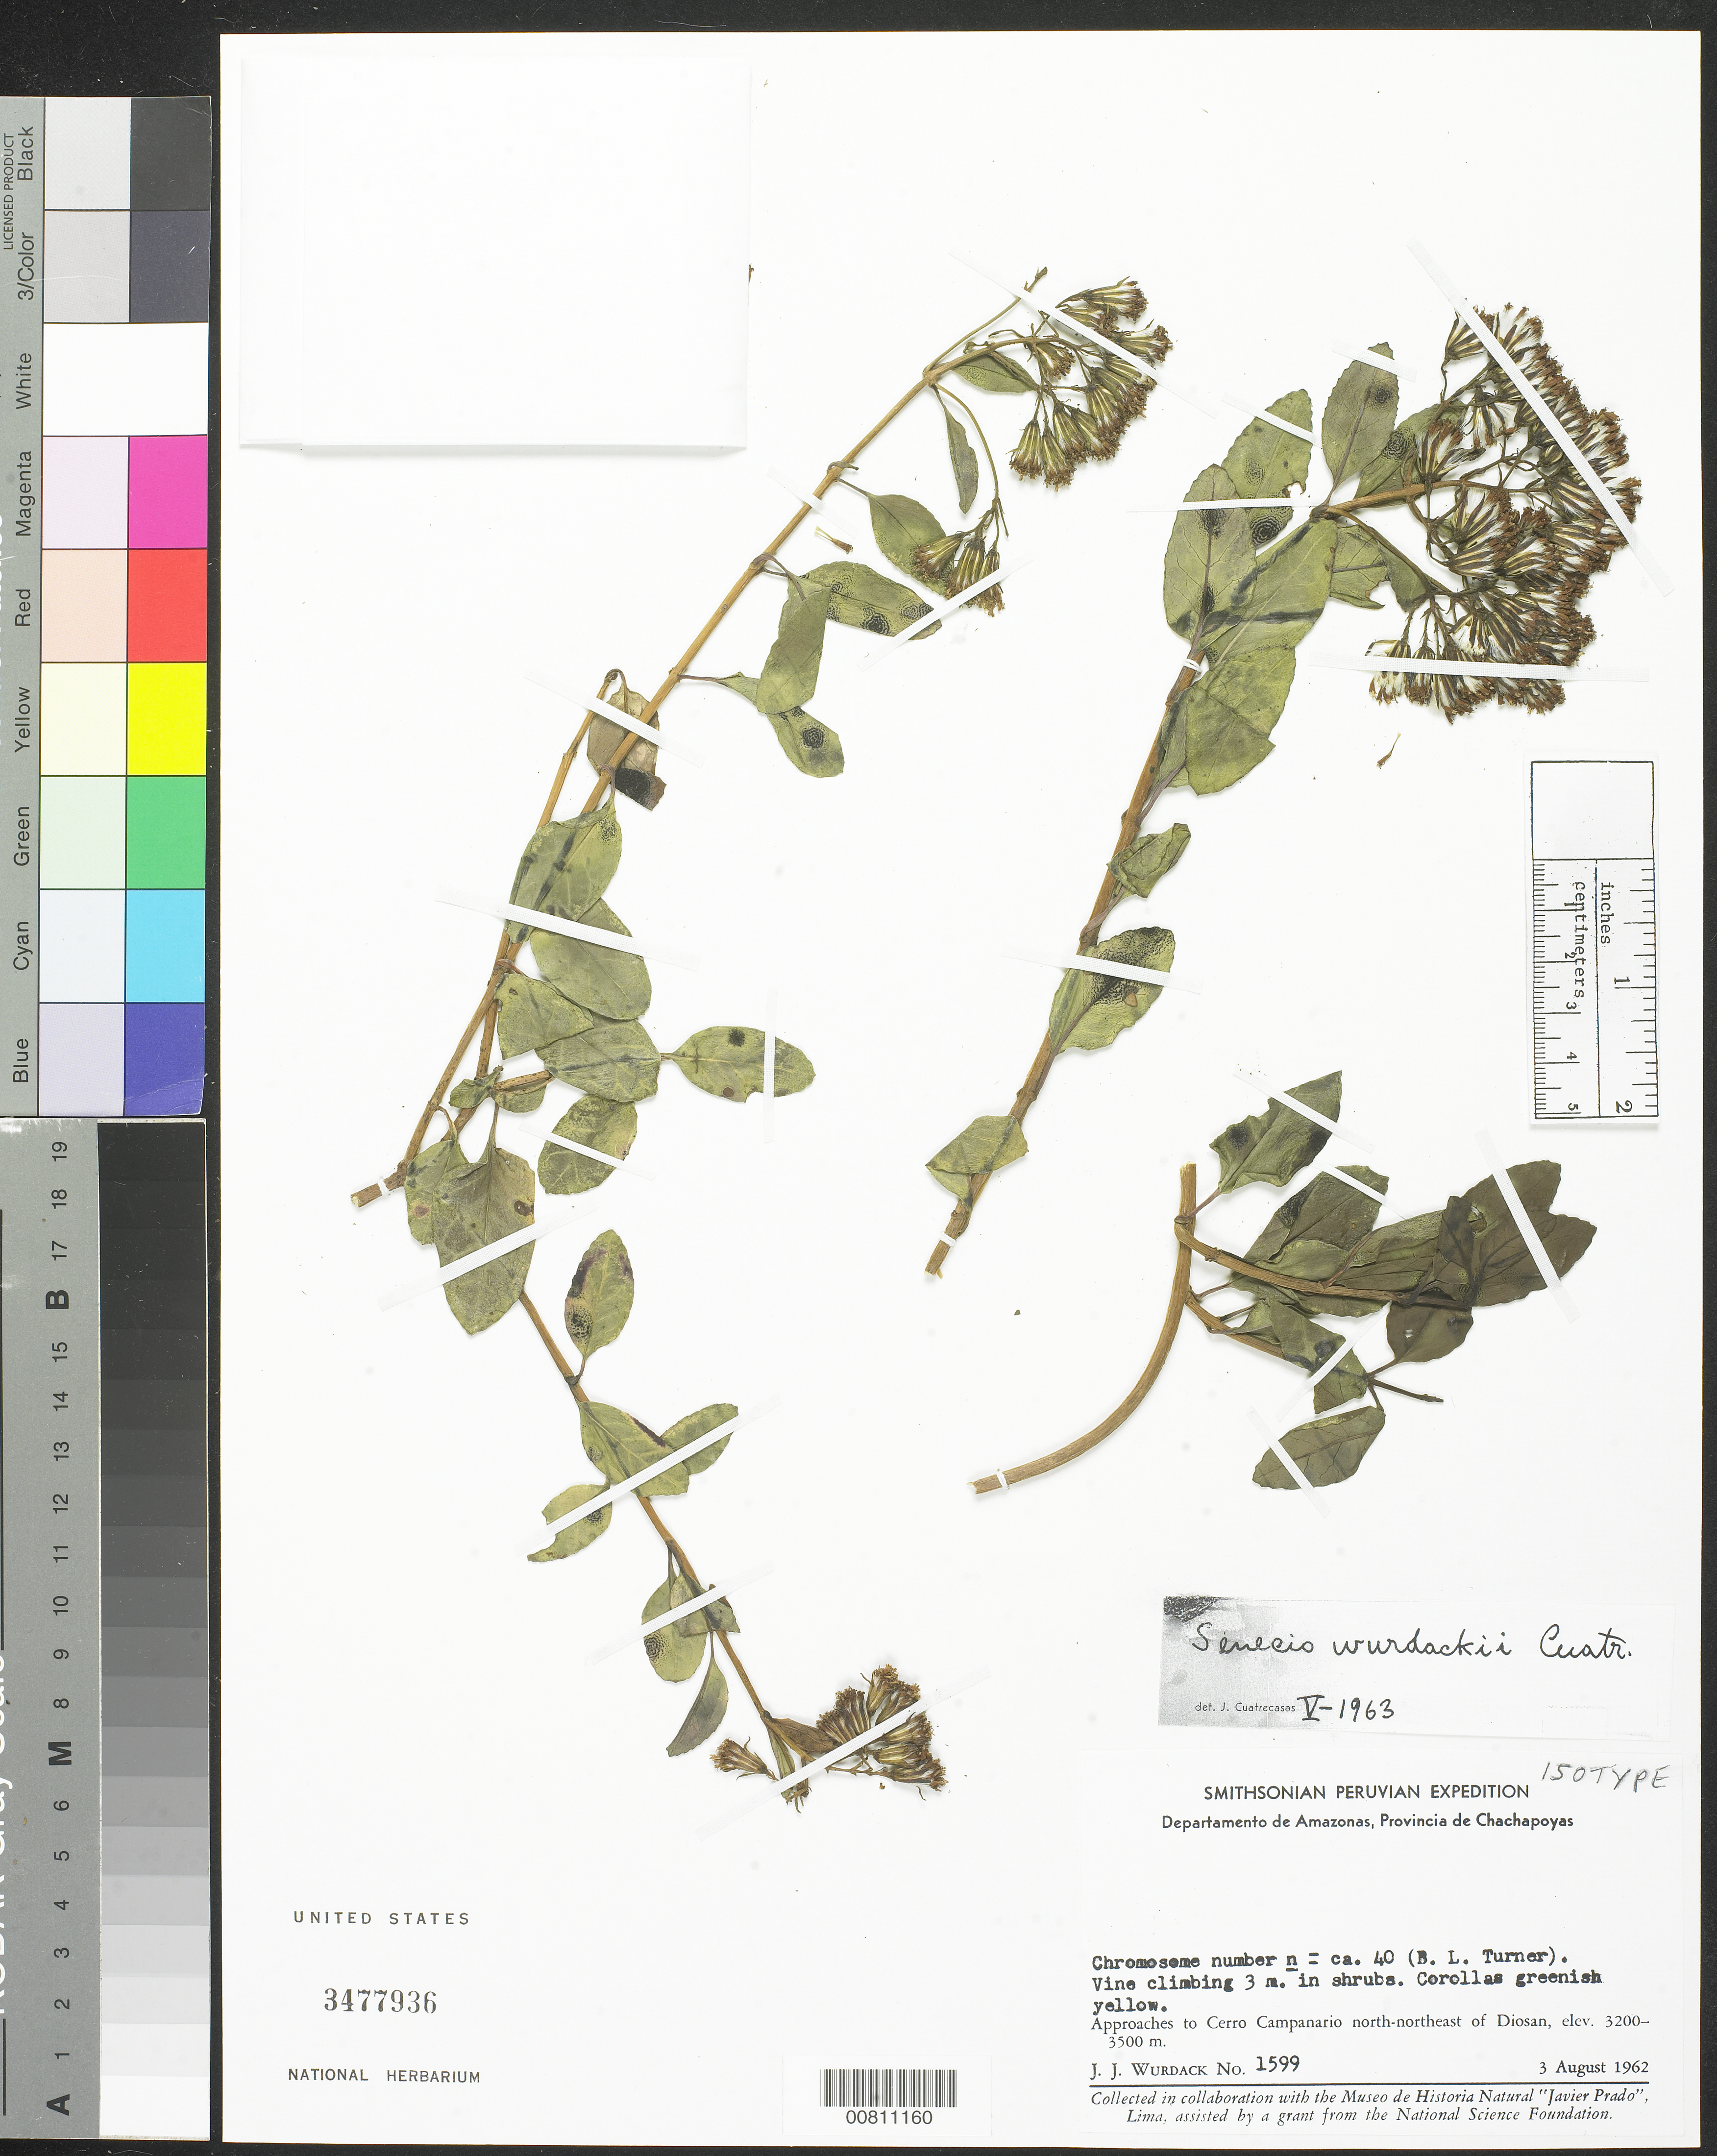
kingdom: Plantae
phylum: Tracheophyta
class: Magnoliopsida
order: Asterales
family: Asteraceae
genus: Senecio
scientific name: Senecio wurdackii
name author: Cuatrec.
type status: Isotype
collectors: J. J. Wurdack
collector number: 1599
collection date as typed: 03 Aug 1962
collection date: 1962-08-03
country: Peru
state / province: Amazonas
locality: Approaches to Cerro Campanario north-northeast of Diosan.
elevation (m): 3200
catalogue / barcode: US 3477936